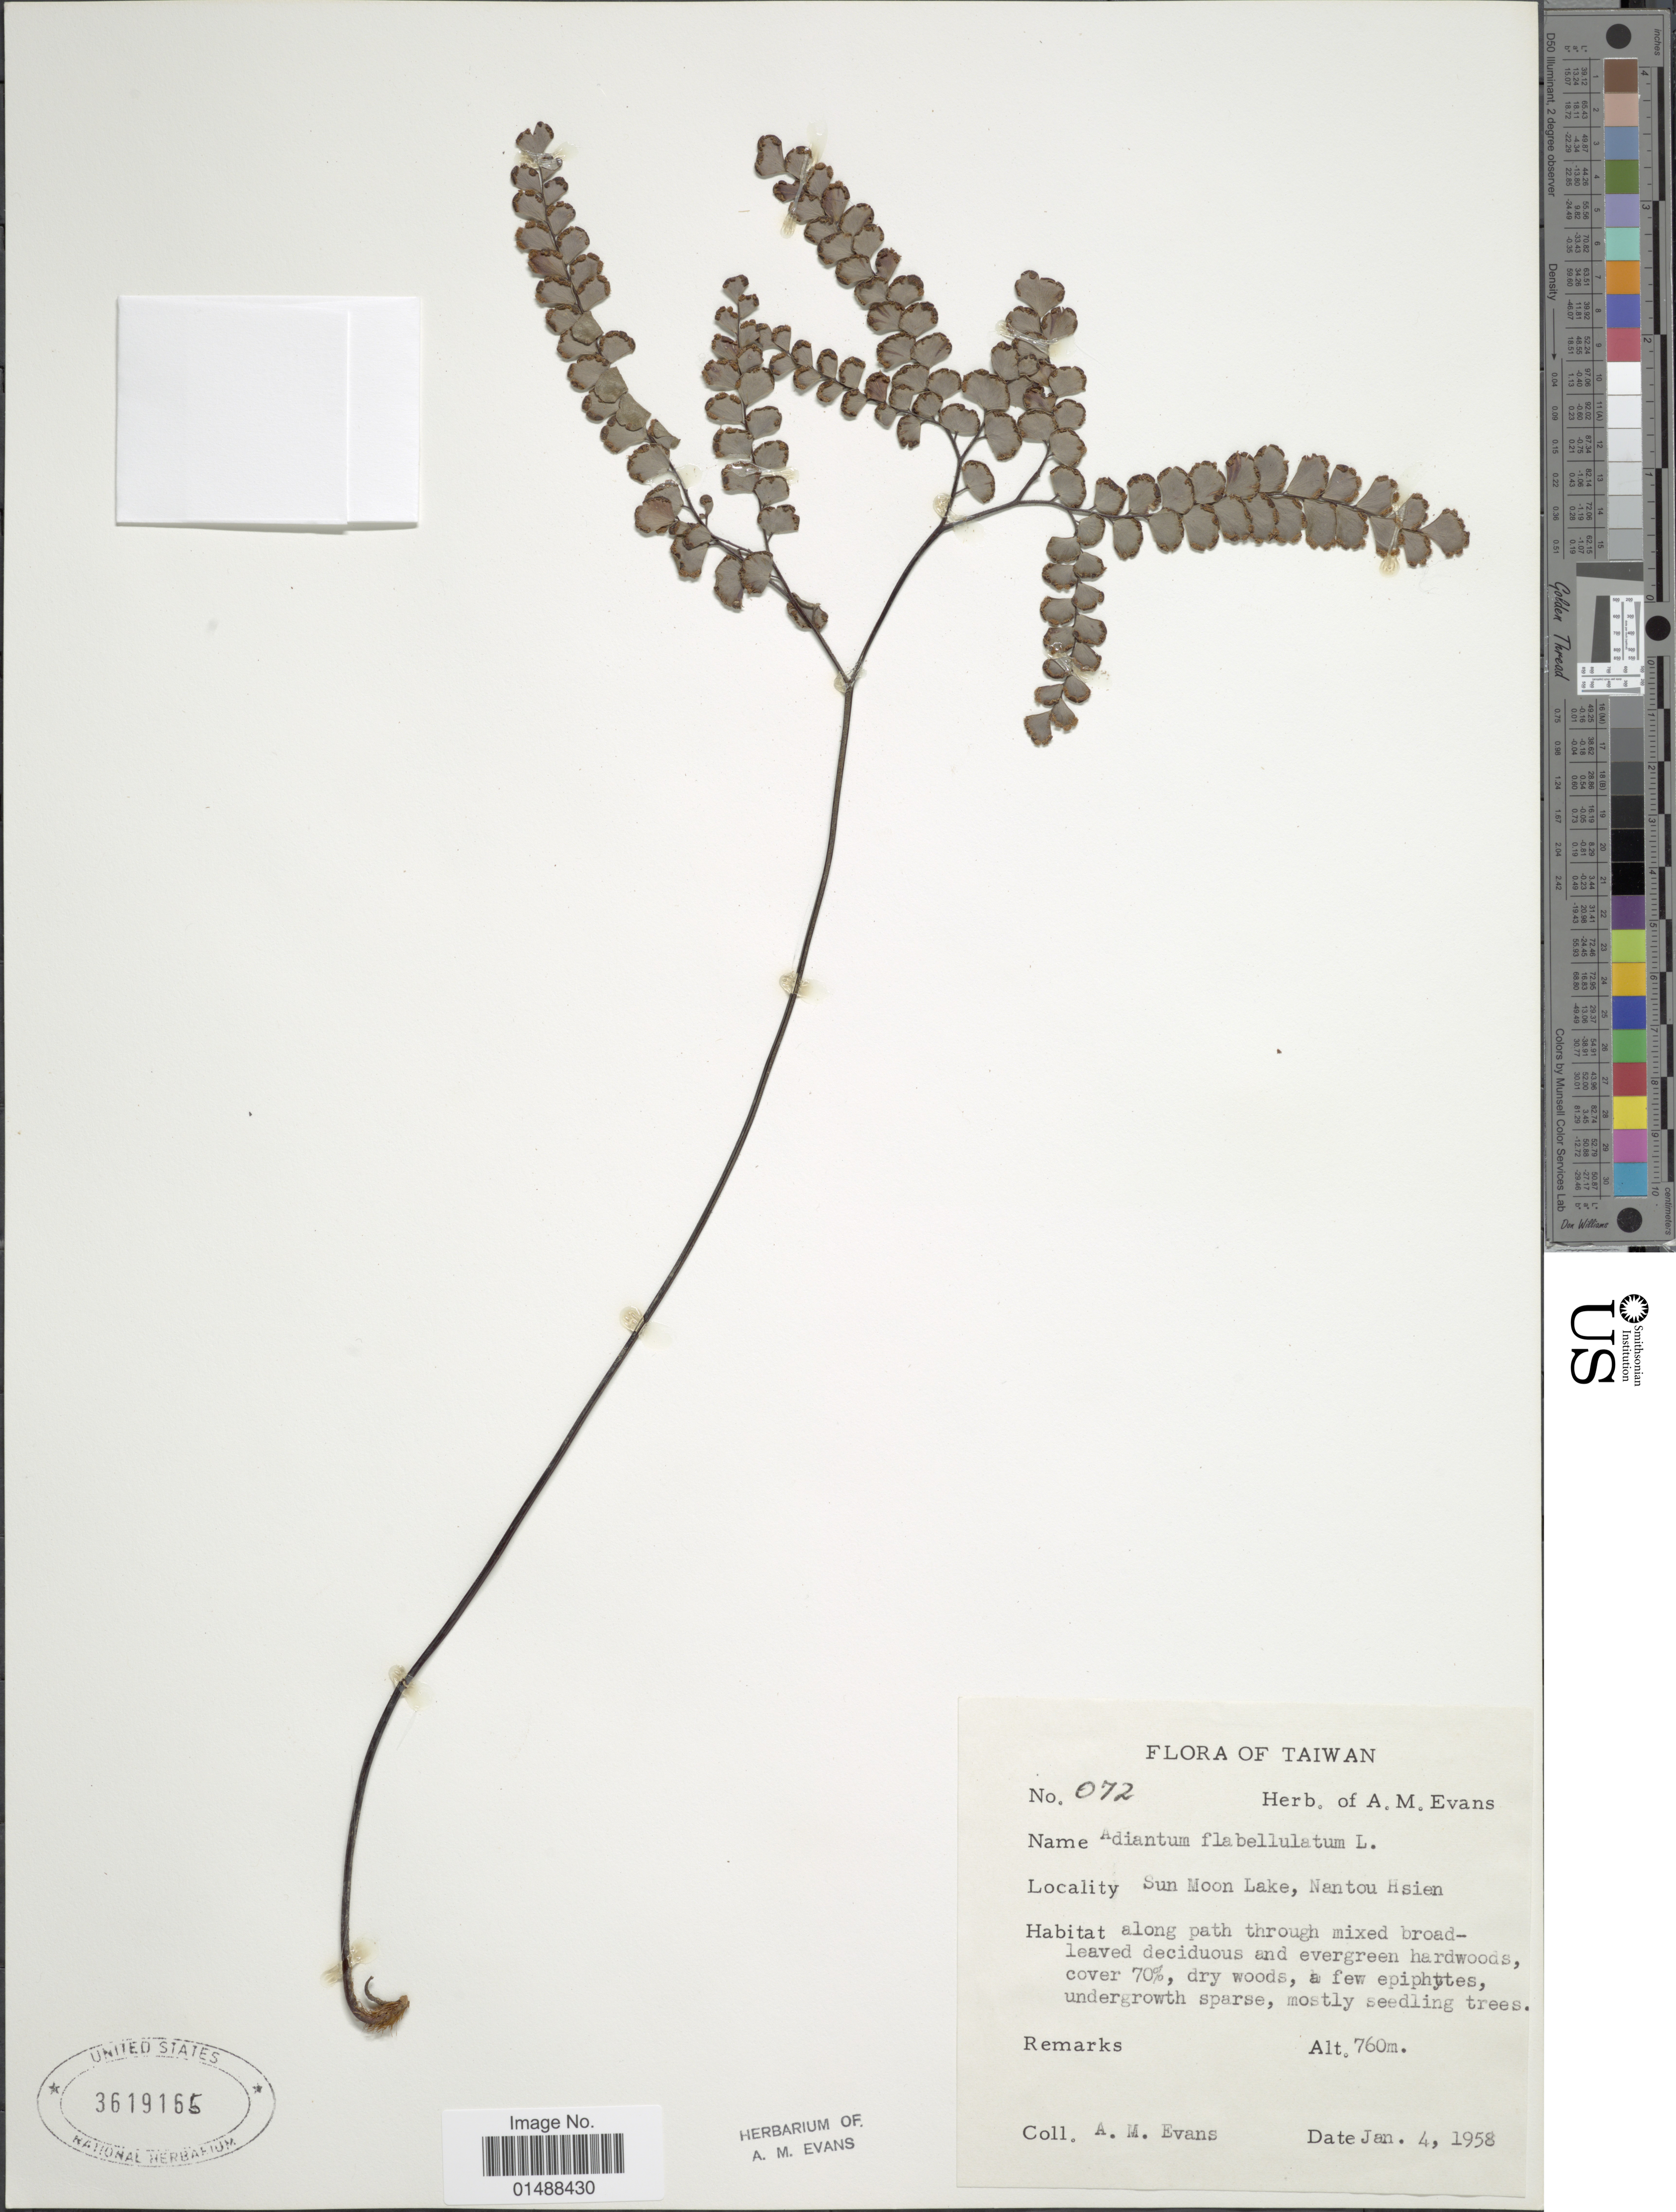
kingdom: Plantae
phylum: Tracheophyta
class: Polypodiopsida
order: Polypodiales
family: Pteridaceae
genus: Adiantum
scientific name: Adiantum flabellulatum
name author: L.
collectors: A. M. Evans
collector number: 072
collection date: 1958-01-04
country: Taiwan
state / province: Nantou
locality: Taiwan, Sun Moon Lake, Nantou Hsien.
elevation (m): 760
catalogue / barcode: US 3619165